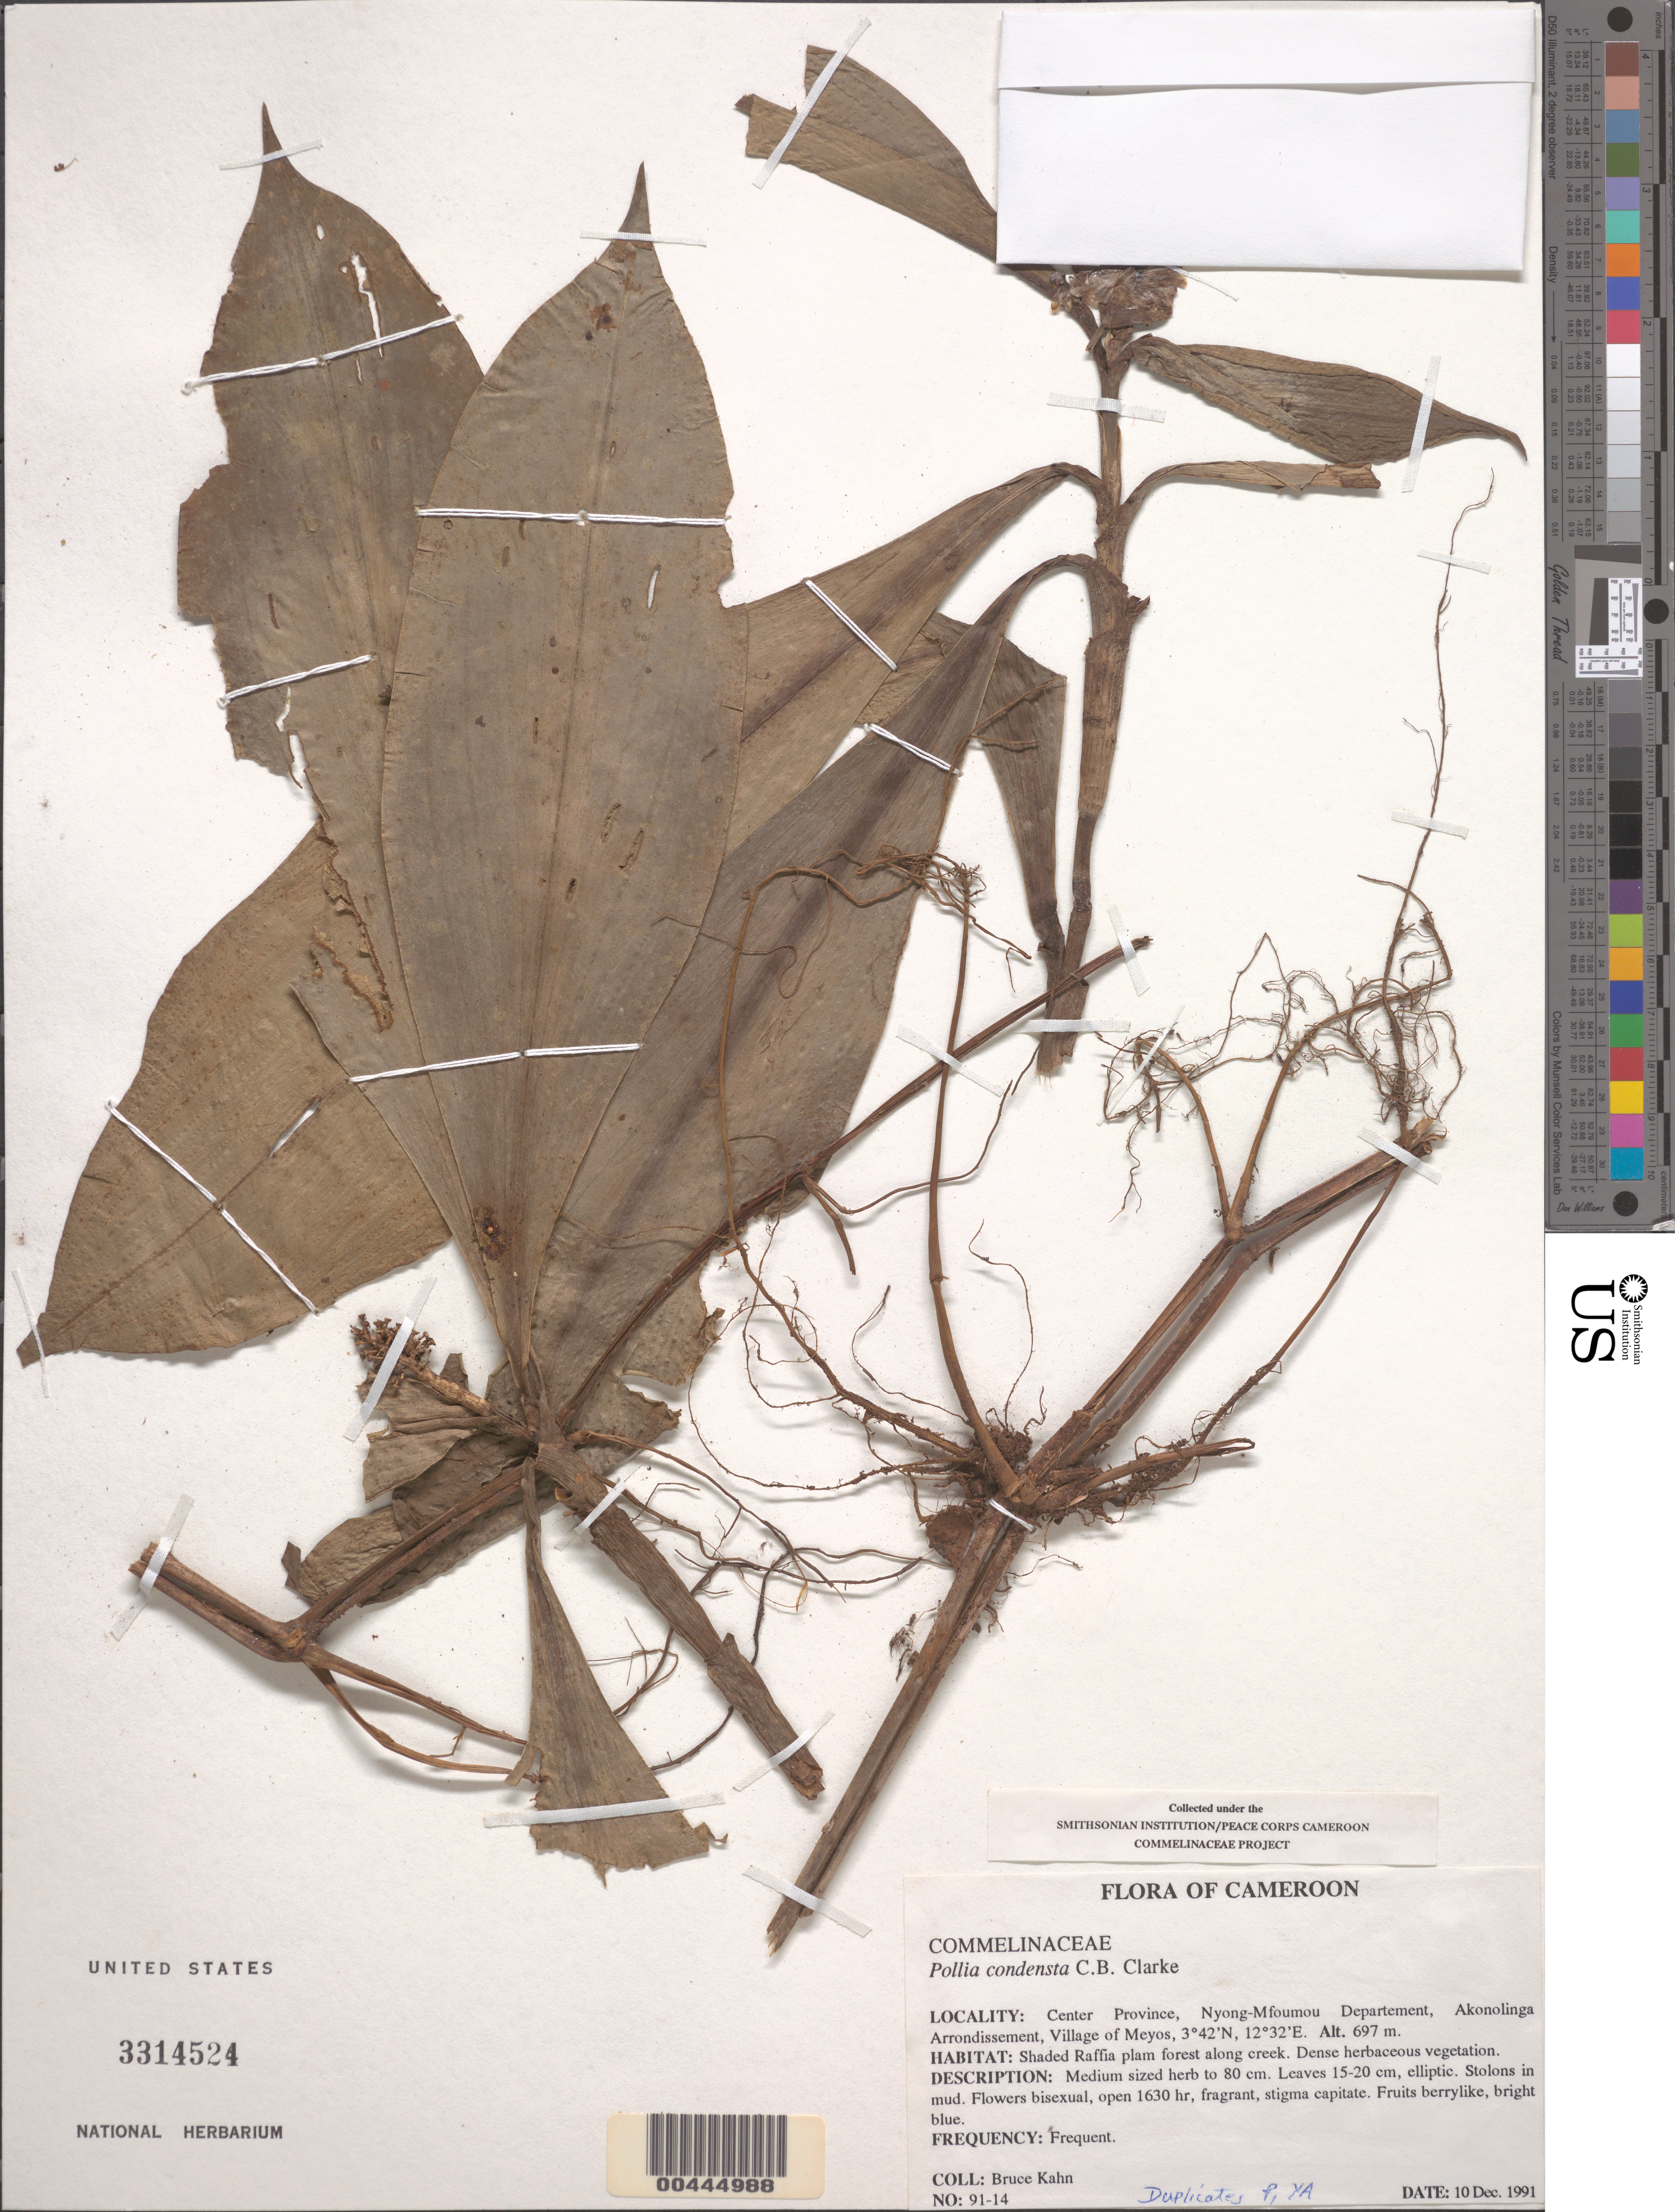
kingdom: Plantae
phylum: Tracheophyta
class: Liliopsida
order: Commelinales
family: Commelinaceae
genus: Pollia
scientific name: Pollia condensata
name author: C.B. Clarke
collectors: B. Kahn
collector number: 91-14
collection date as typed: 10 Dec 1991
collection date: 1991-12-10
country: Cameroon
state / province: Centre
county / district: Nyong-et-mfoumou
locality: Nyong-mfoumou dept., akonolinga arrondissement, meyos village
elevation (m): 697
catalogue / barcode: US 3314524